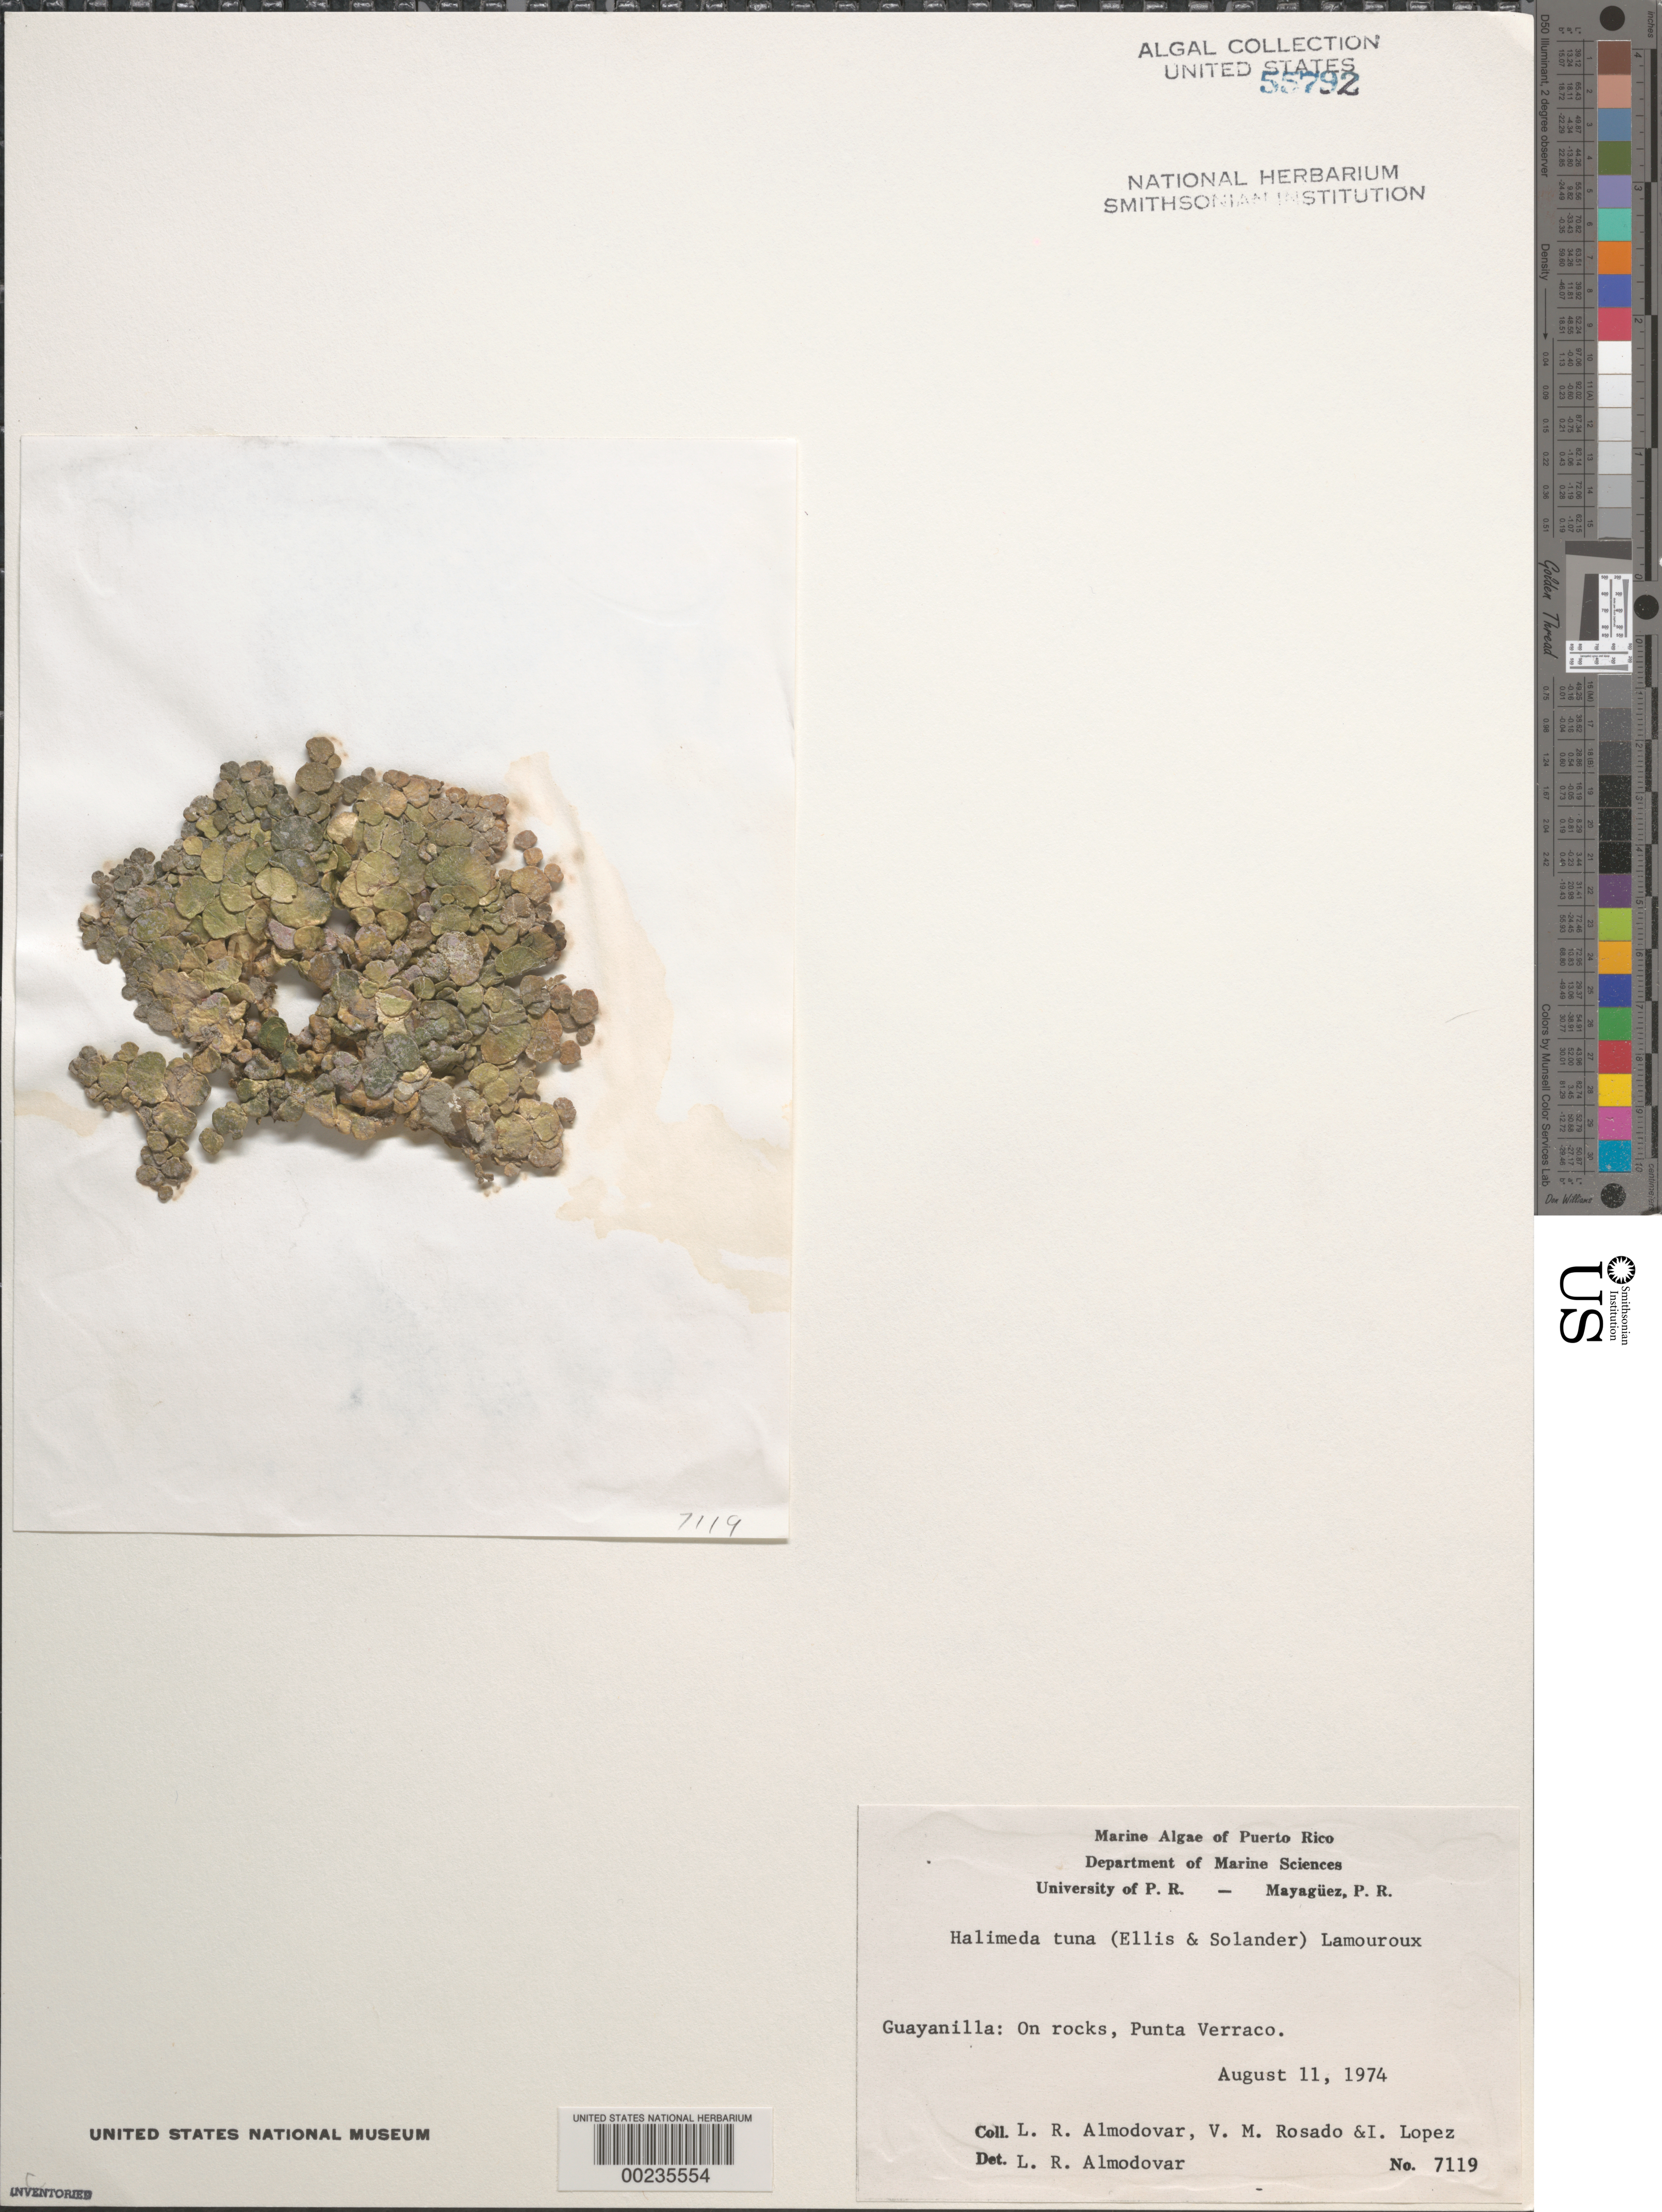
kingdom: Plantae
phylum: Chlorophyta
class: Ulvophyceae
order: Bryopsidales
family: Halimedaceae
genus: Halimeda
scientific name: Halimeda tuna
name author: (J. Ellis & Sol.) J.V.Lamouroux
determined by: Almodovar, L. R.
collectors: L. Almodovar, V. Rosado & I. Lopéz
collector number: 7119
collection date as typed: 11 Aug 1974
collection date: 1974-08-11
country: Puerto Rico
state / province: Guayanilla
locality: Punta verraco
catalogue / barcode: US 55792